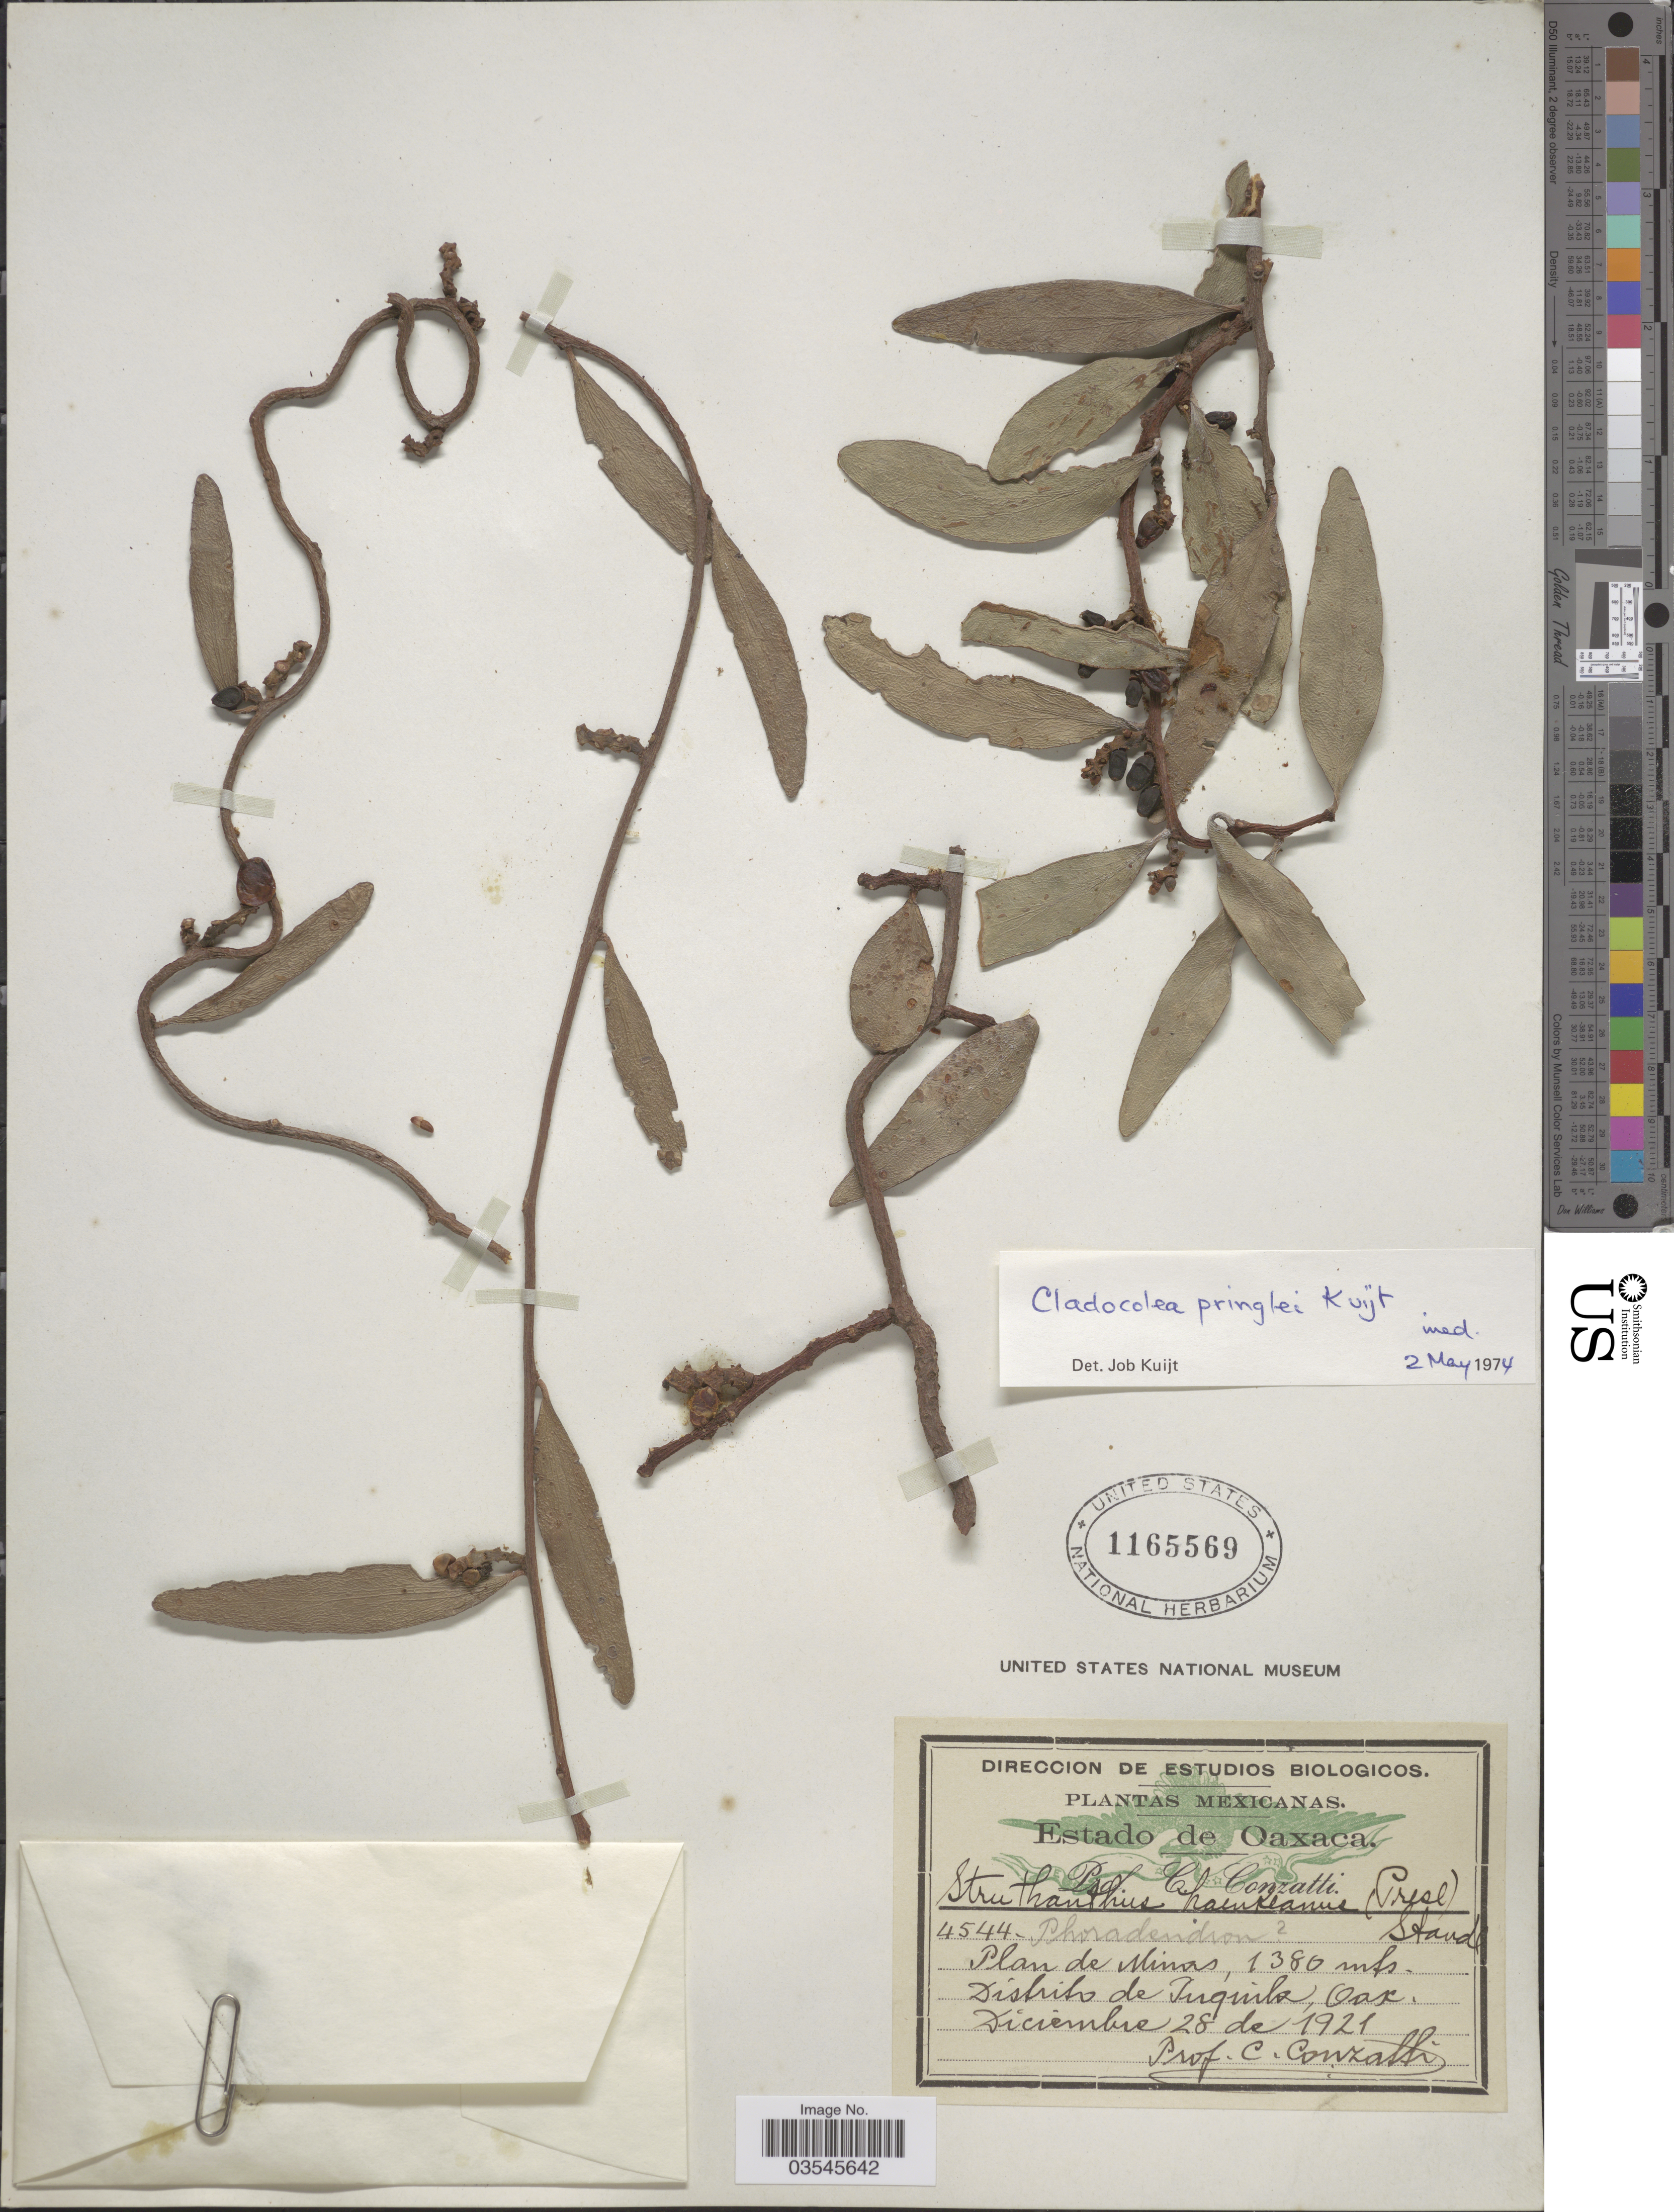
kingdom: Plantae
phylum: Tracheophyta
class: Magnoliopsida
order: Santalales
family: Loranthaceae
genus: Cladocolea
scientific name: Cladocolea pringlei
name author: Kuijt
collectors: C. Conzatti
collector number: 4544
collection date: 1921-12-28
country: Mexico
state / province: Oaxaca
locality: Plan de Minas. Distrito de Juquila.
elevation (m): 1380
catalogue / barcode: US 1165569